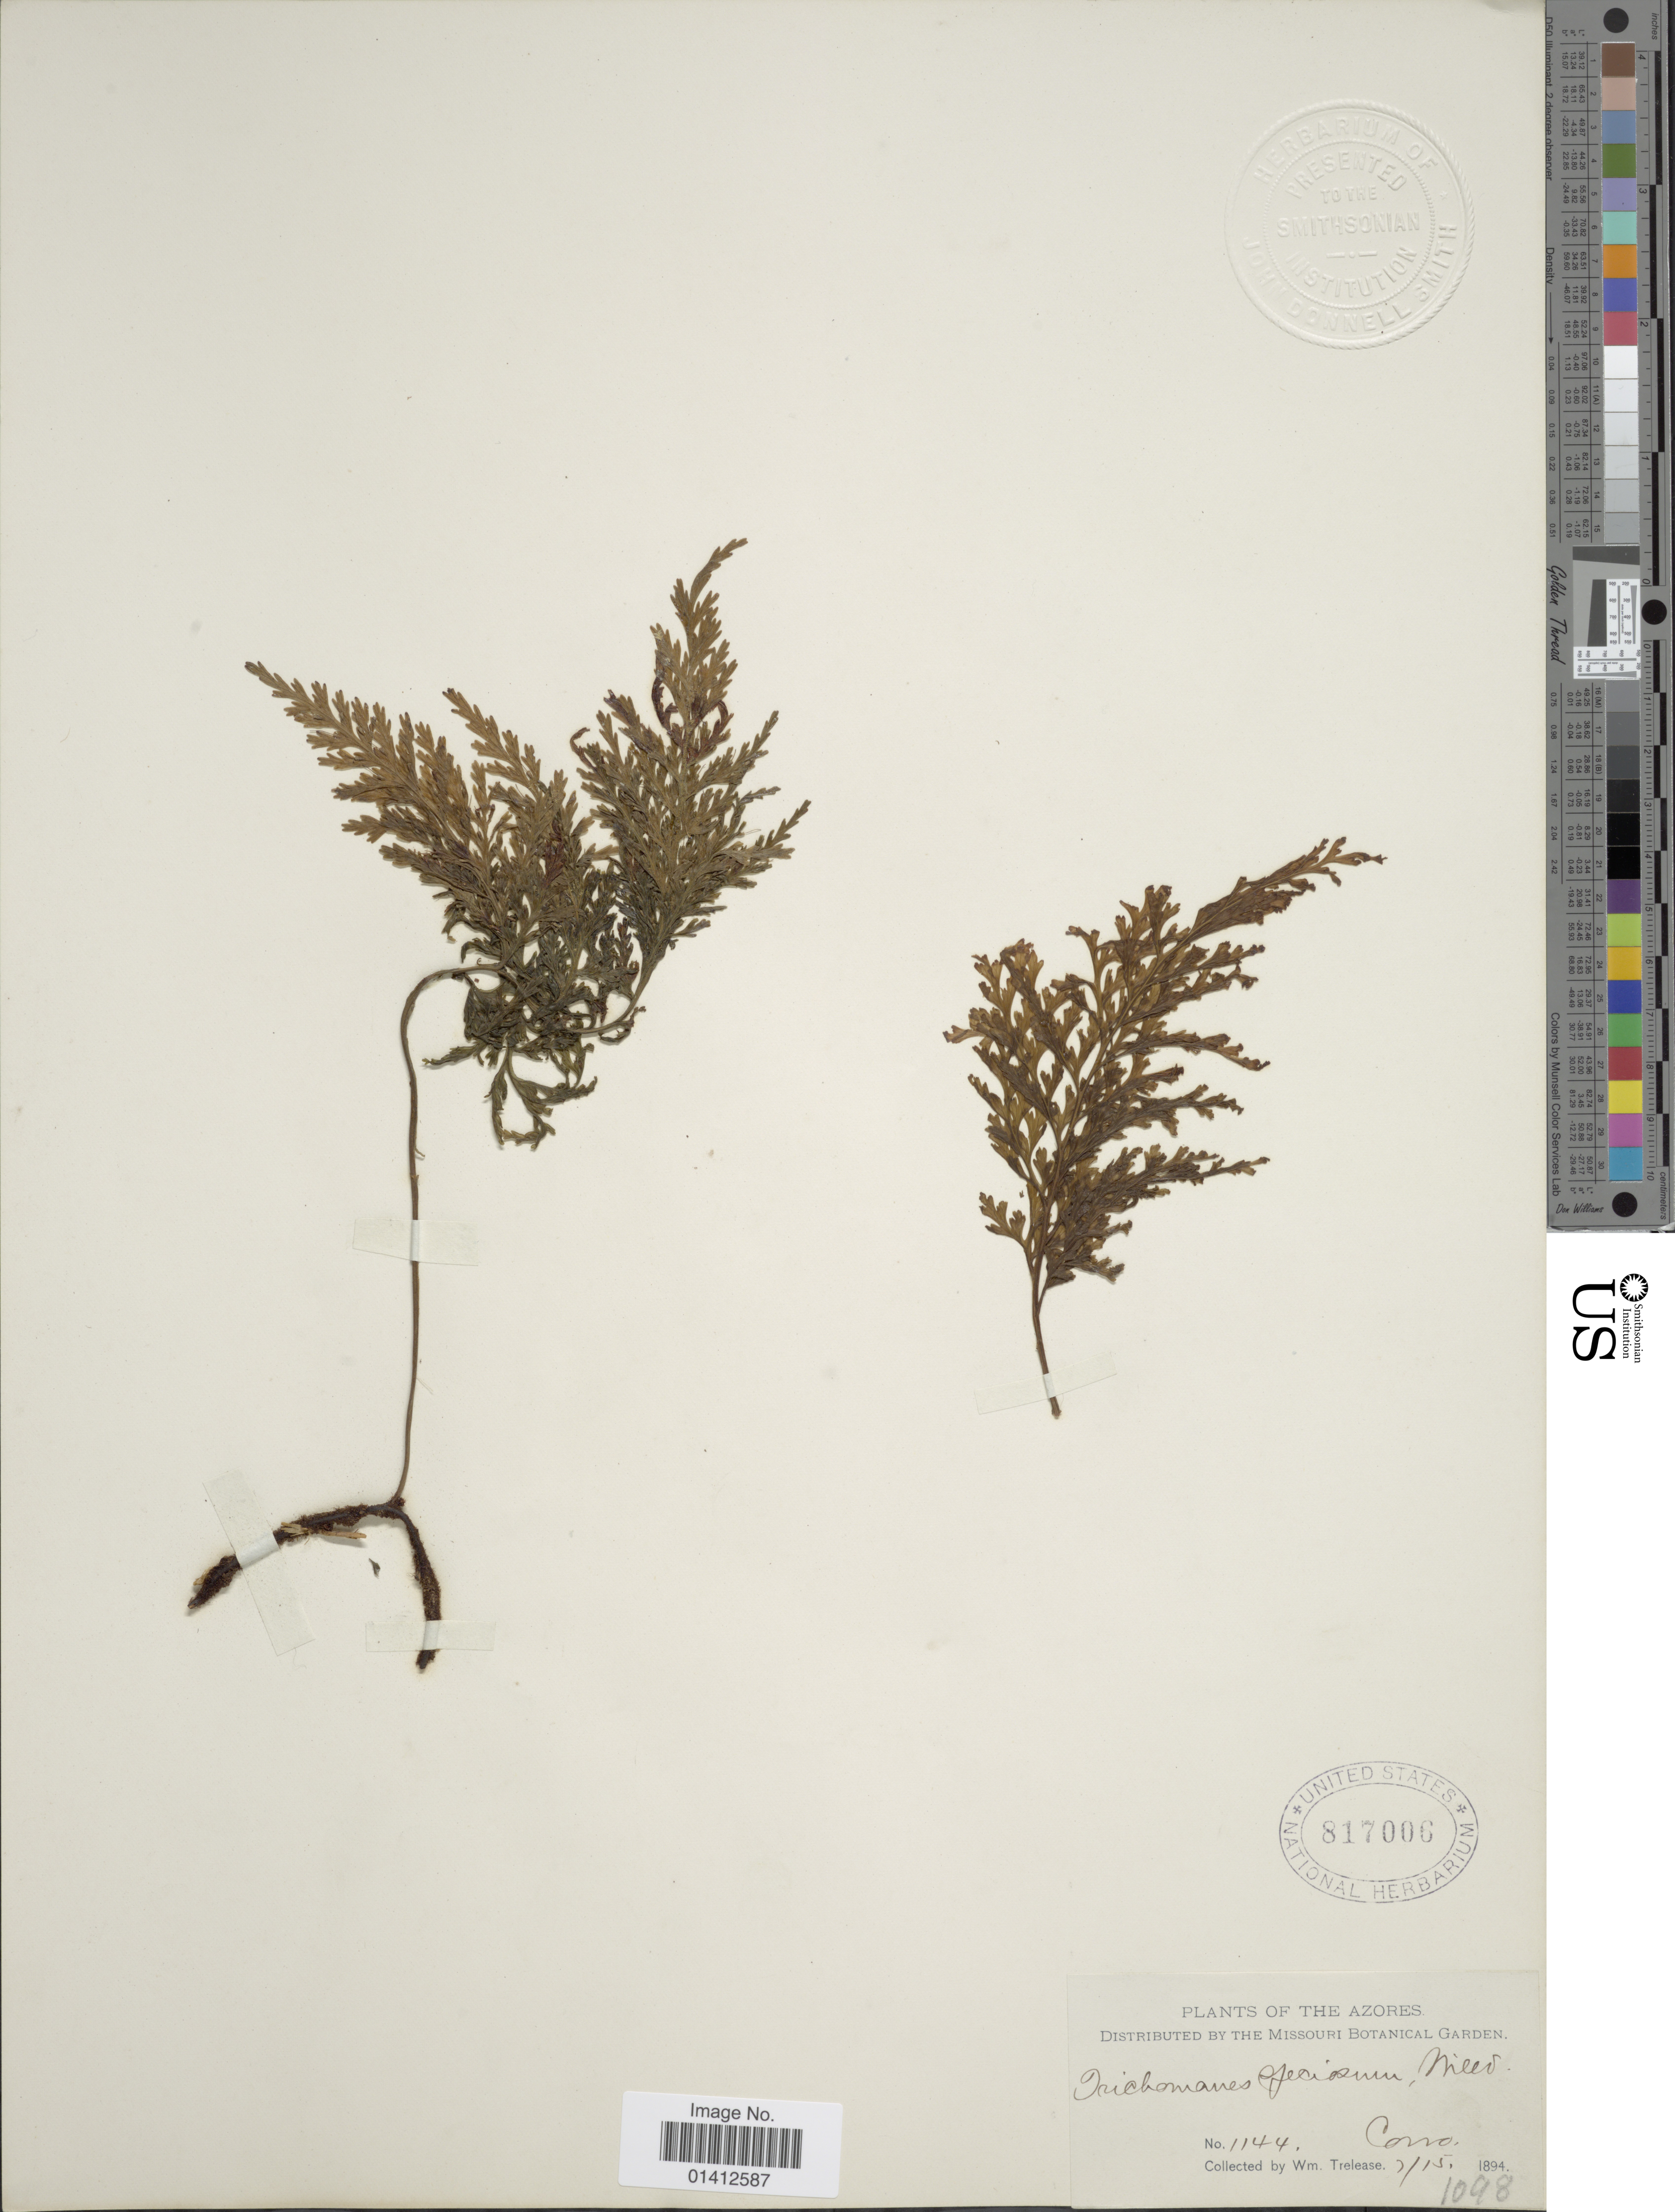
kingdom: Plantae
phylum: Tracheophyta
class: Polypodiopsida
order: Hymenophyllales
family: Hymenophyllaceae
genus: Vandenboschia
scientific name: Vandenboschia speciosa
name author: (Willd.) G. Kunkel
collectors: W. Trelease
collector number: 1144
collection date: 1894-03-15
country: Portugal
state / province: Azores (Aut. Reg.)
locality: Cono [interpreted]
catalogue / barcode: US 817006